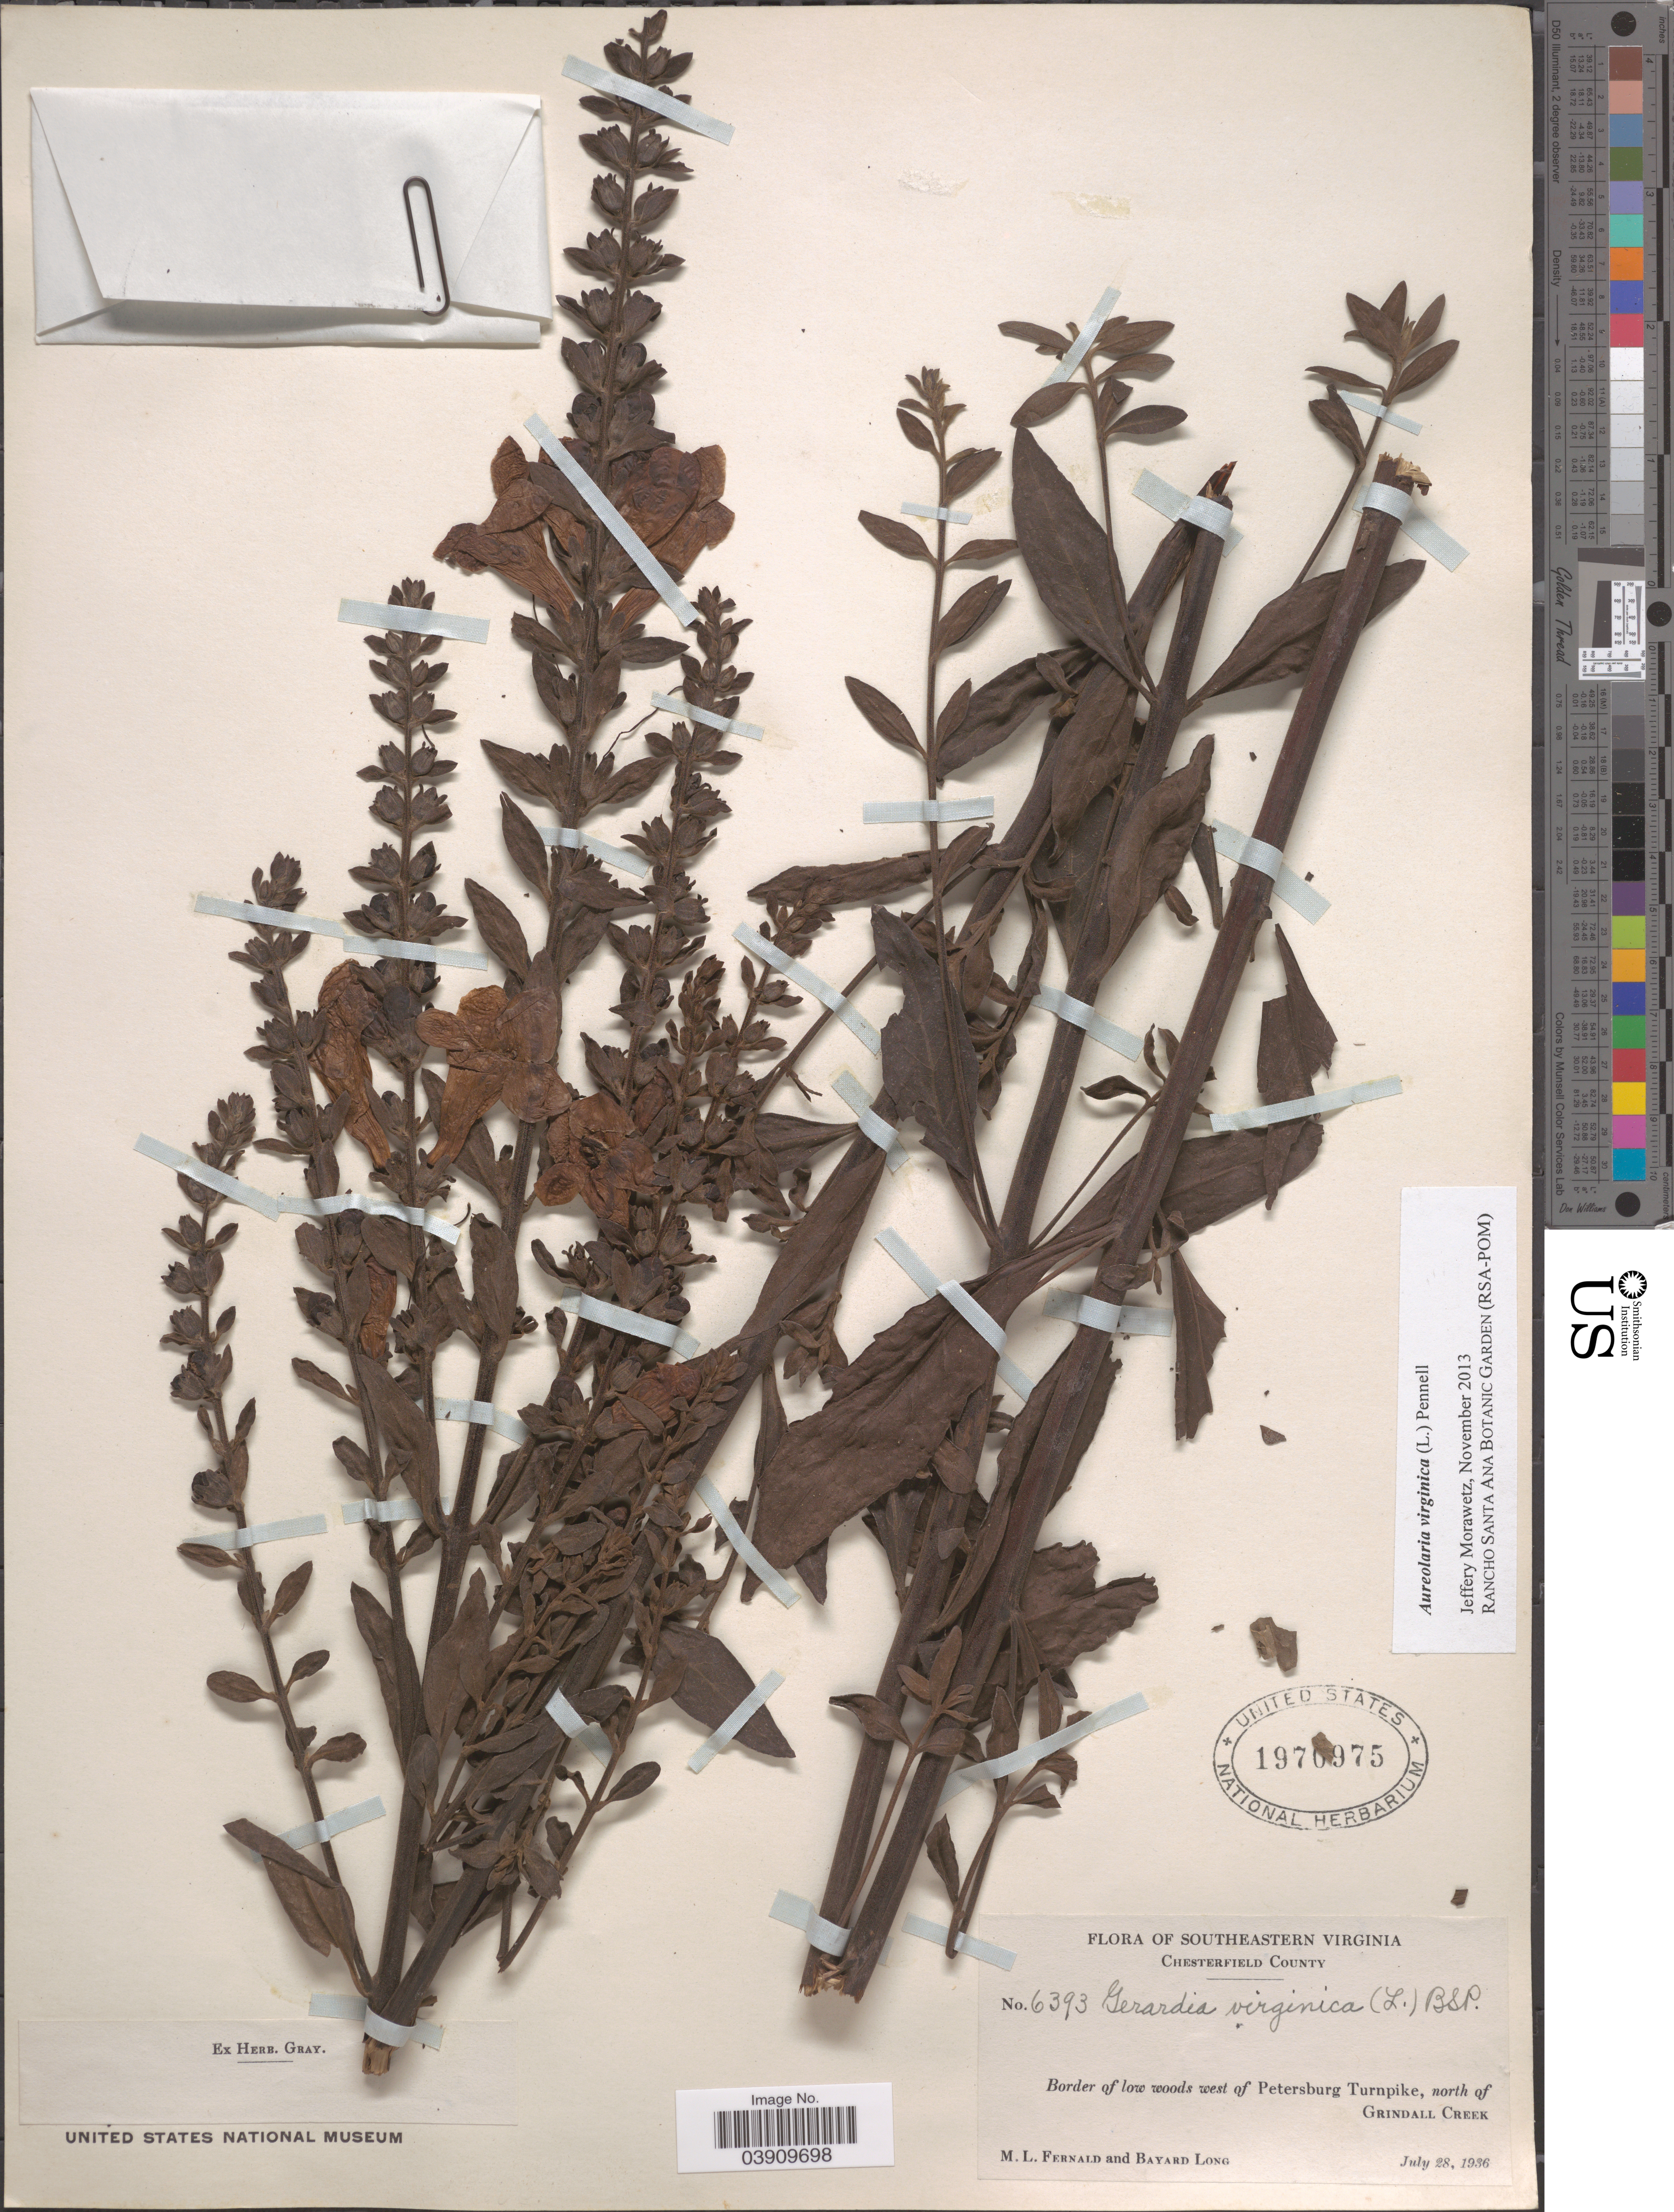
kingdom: Plantae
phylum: Tracheophyta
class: Magnoliopsida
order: Lamiales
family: Orobanchaceae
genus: Aureolaria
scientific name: Aureolaria virginica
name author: (L.) Pennell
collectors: M. L. Fernald & B. Long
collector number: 6393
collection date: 1936-07-28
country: United States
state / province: Virginia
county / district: Chesterfield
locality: Southeastern Virginia. Chesterfield County. Border of low woods west of Petersburg Turnpike, north of Grindall Creek.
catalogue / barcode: US 1970975